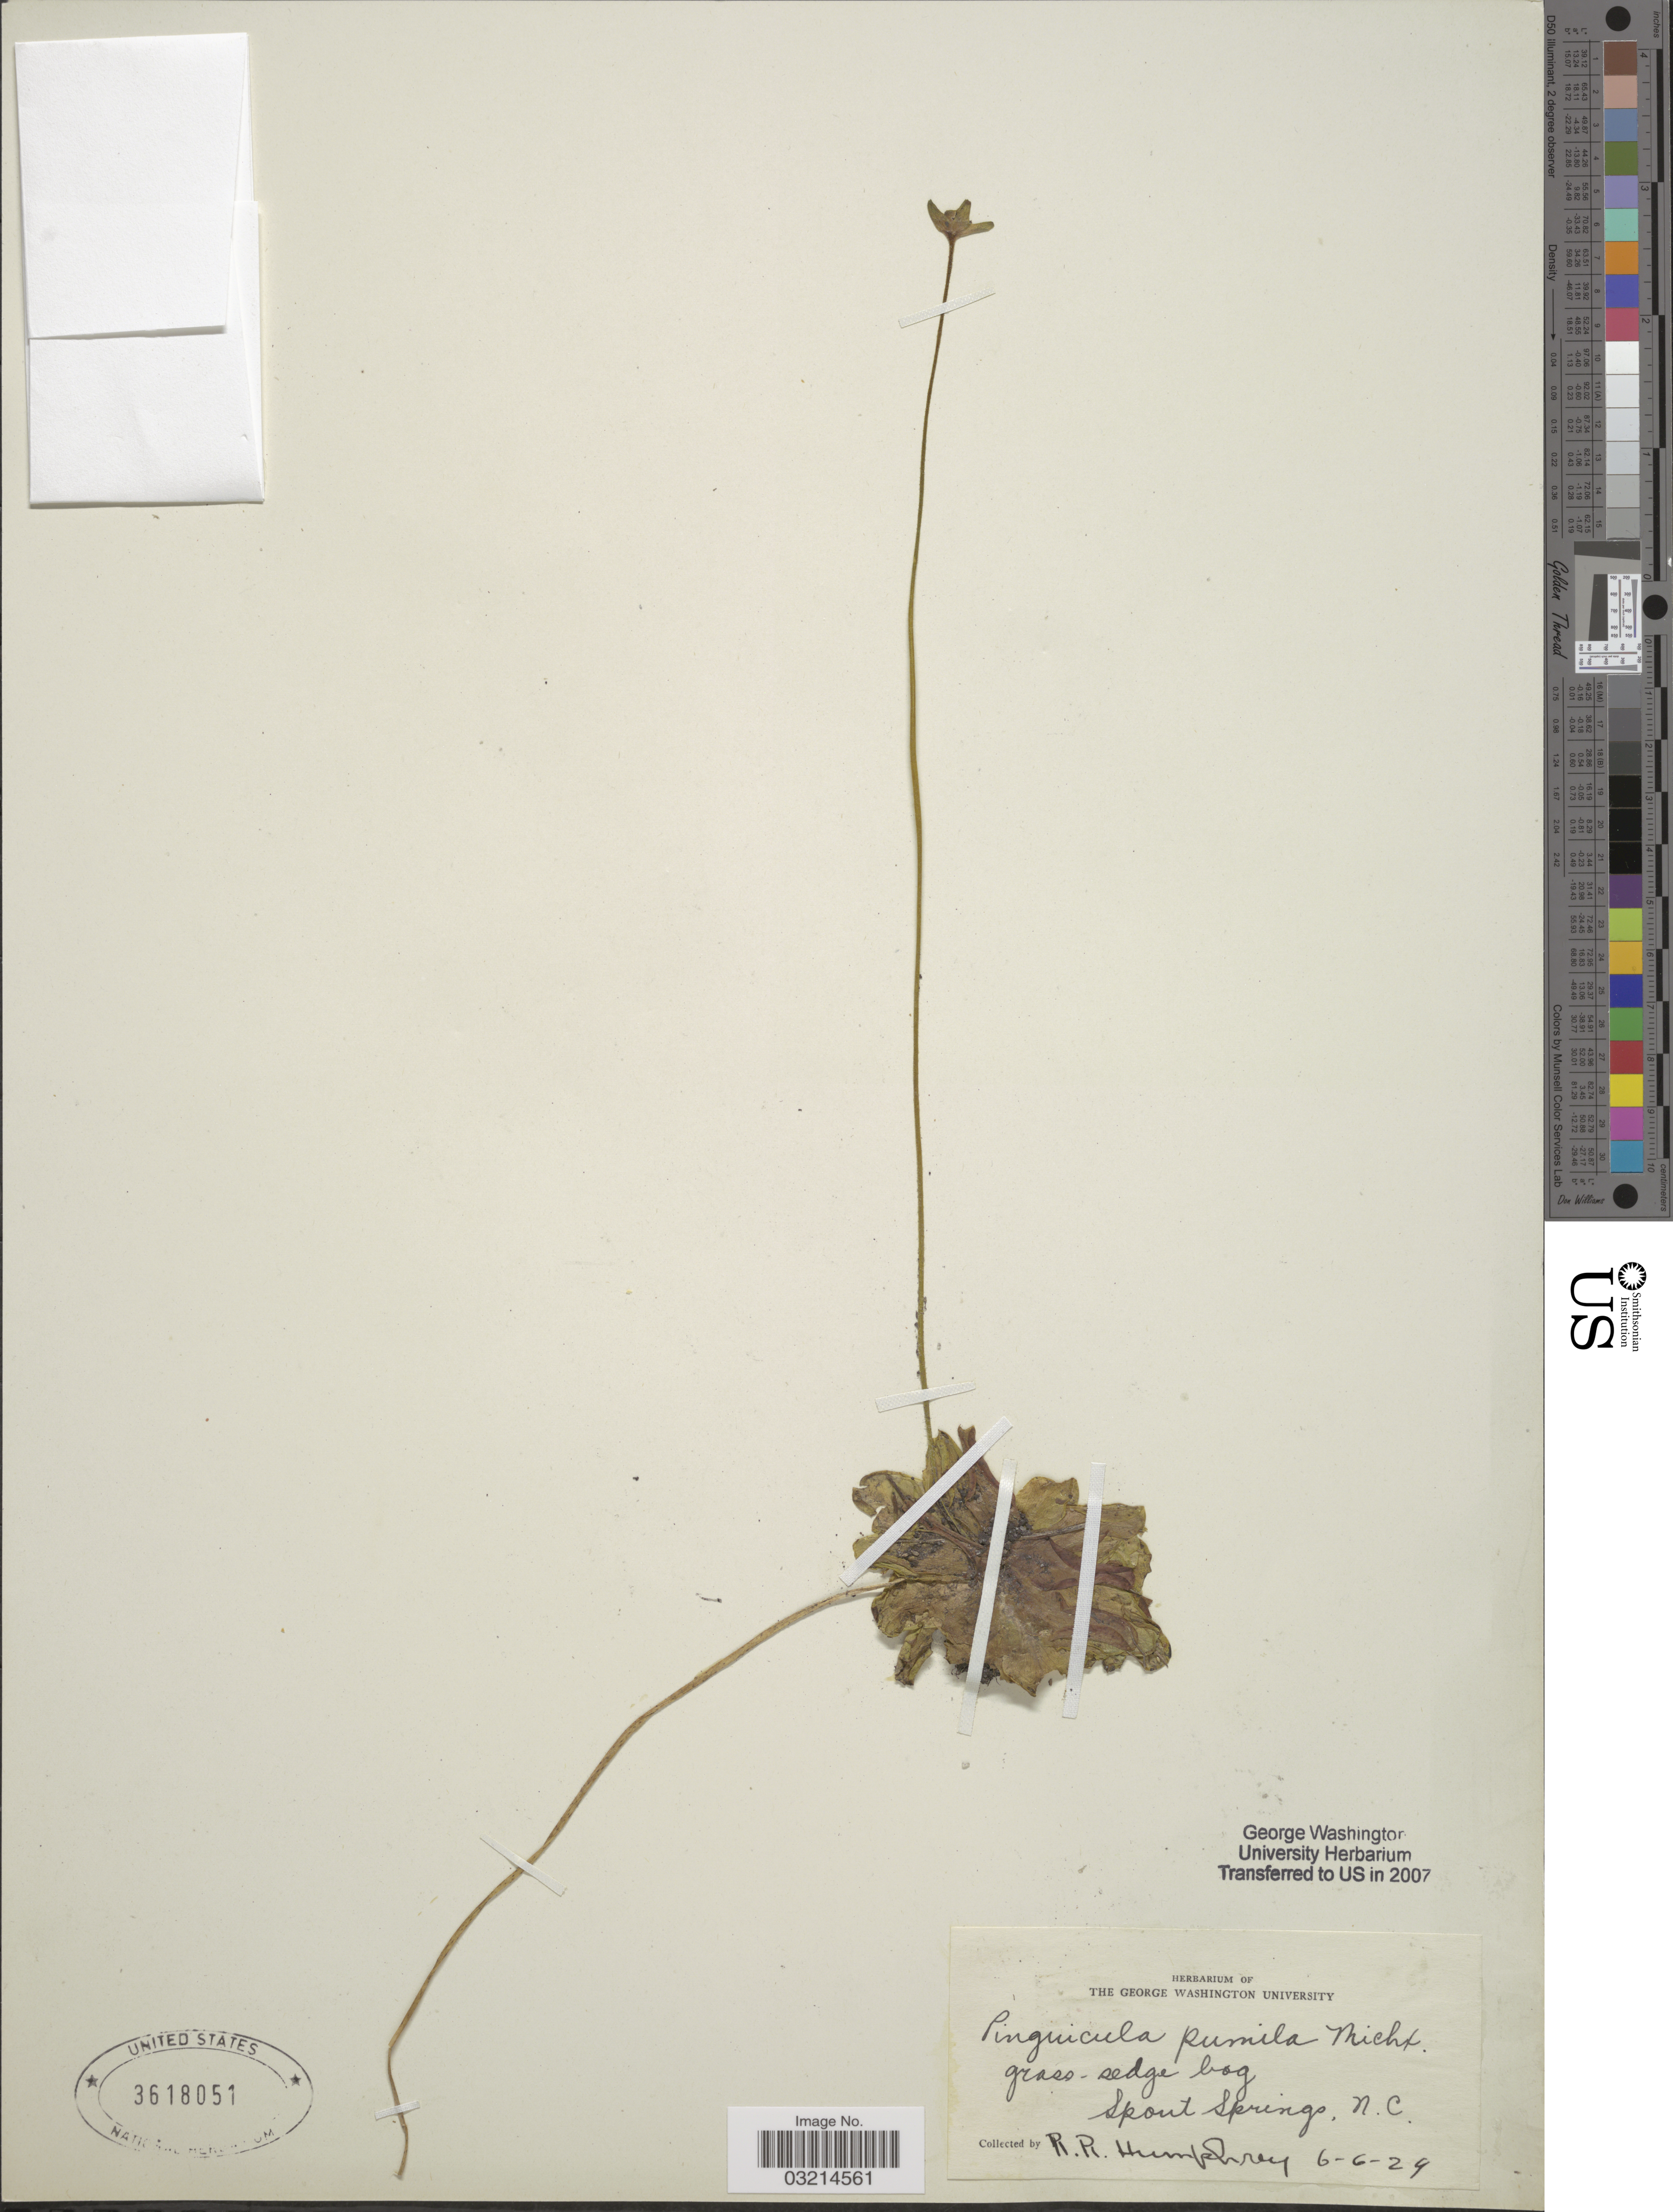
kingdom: Plantae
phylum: Tracheophyta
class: Magnoliopsida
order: Lamiales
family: Lentibulariaceae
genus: Pinguicula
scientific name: Pinguicula caerulea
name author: Walter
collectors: R. Humphrey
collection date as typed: Transcribed d/m/y: 6/6/29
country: United States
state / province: North Carolina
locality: Spout Springs.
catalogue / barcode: US 3618051